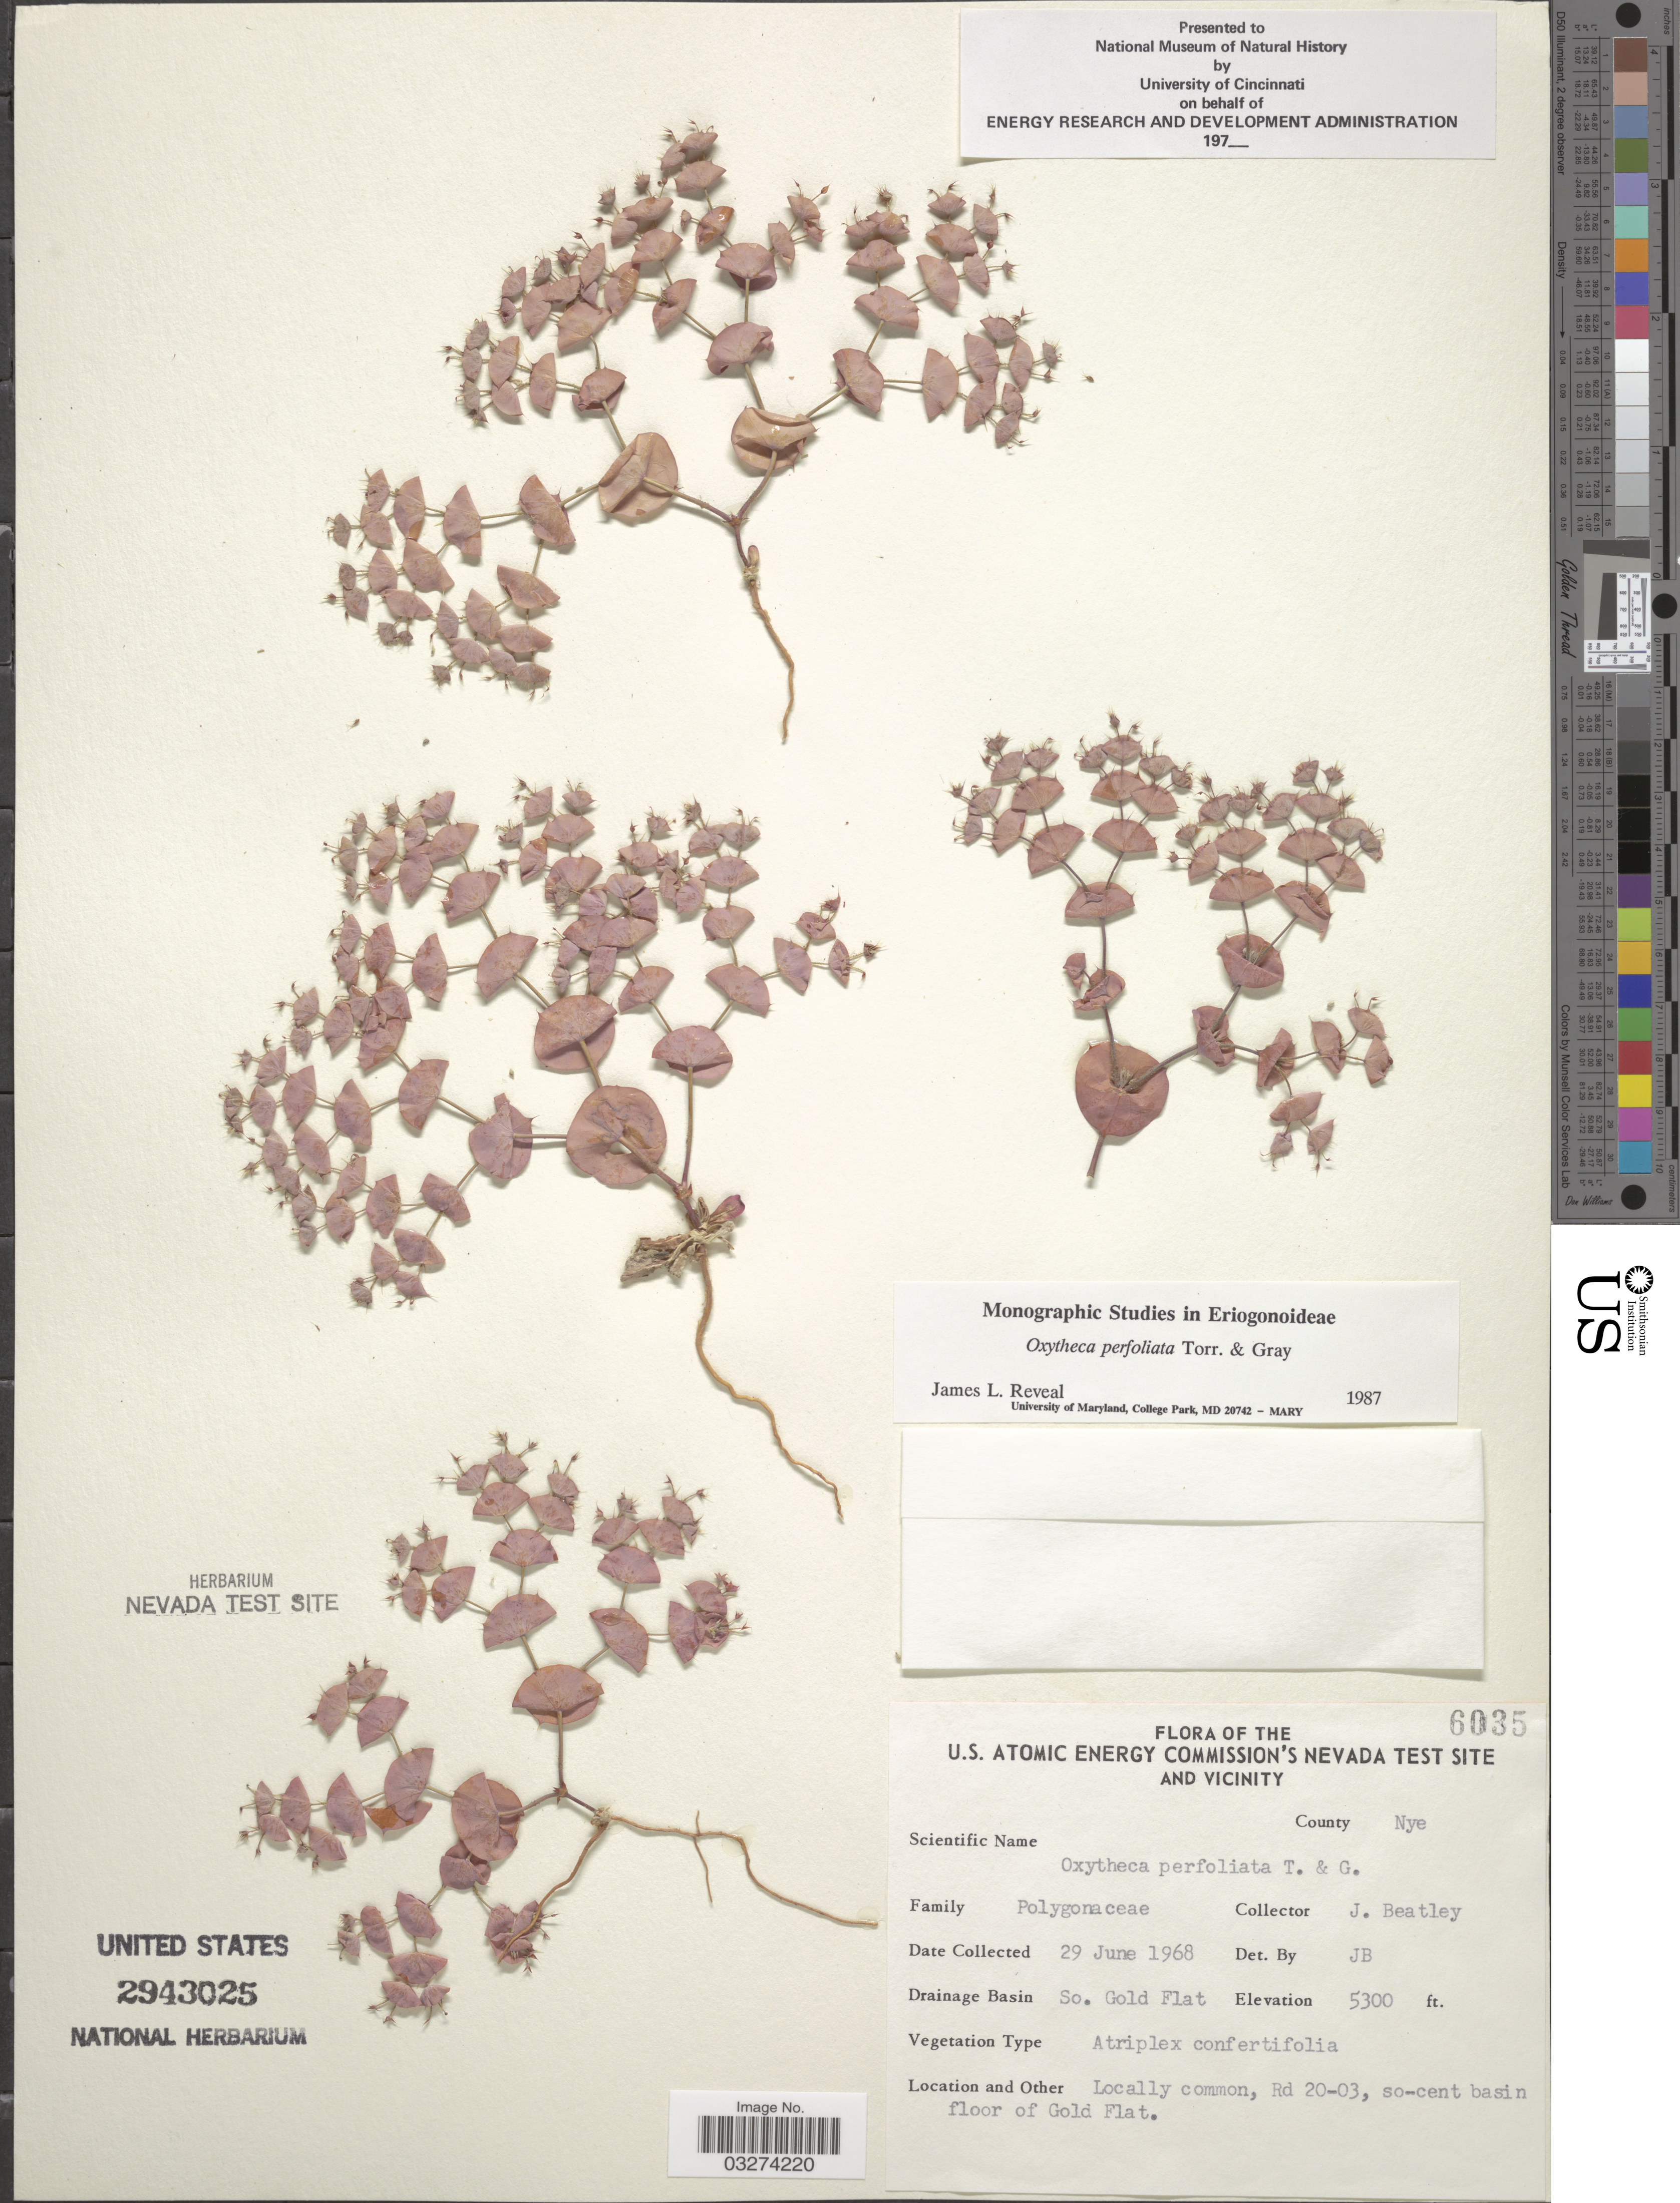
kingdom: Plantae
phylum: Tracheophyta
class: Magnoliopsida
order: Caryophyllales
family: Polygonaceae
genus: Oxytheca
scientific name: Oxytheca perfoliata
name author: Torr. & A. Gray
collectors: J. C. Beatley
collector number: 6035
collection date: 1968-06-29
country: United States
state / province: Nevada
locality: U.S. Atomic Energy Commission's Nevada Test Site and Vicinity. County Nye. Drainage Basin So. Gold Flat. Rd 20-03, so-cent basin floor of Gold Flat.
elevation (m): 1615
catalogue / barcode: US 2943025